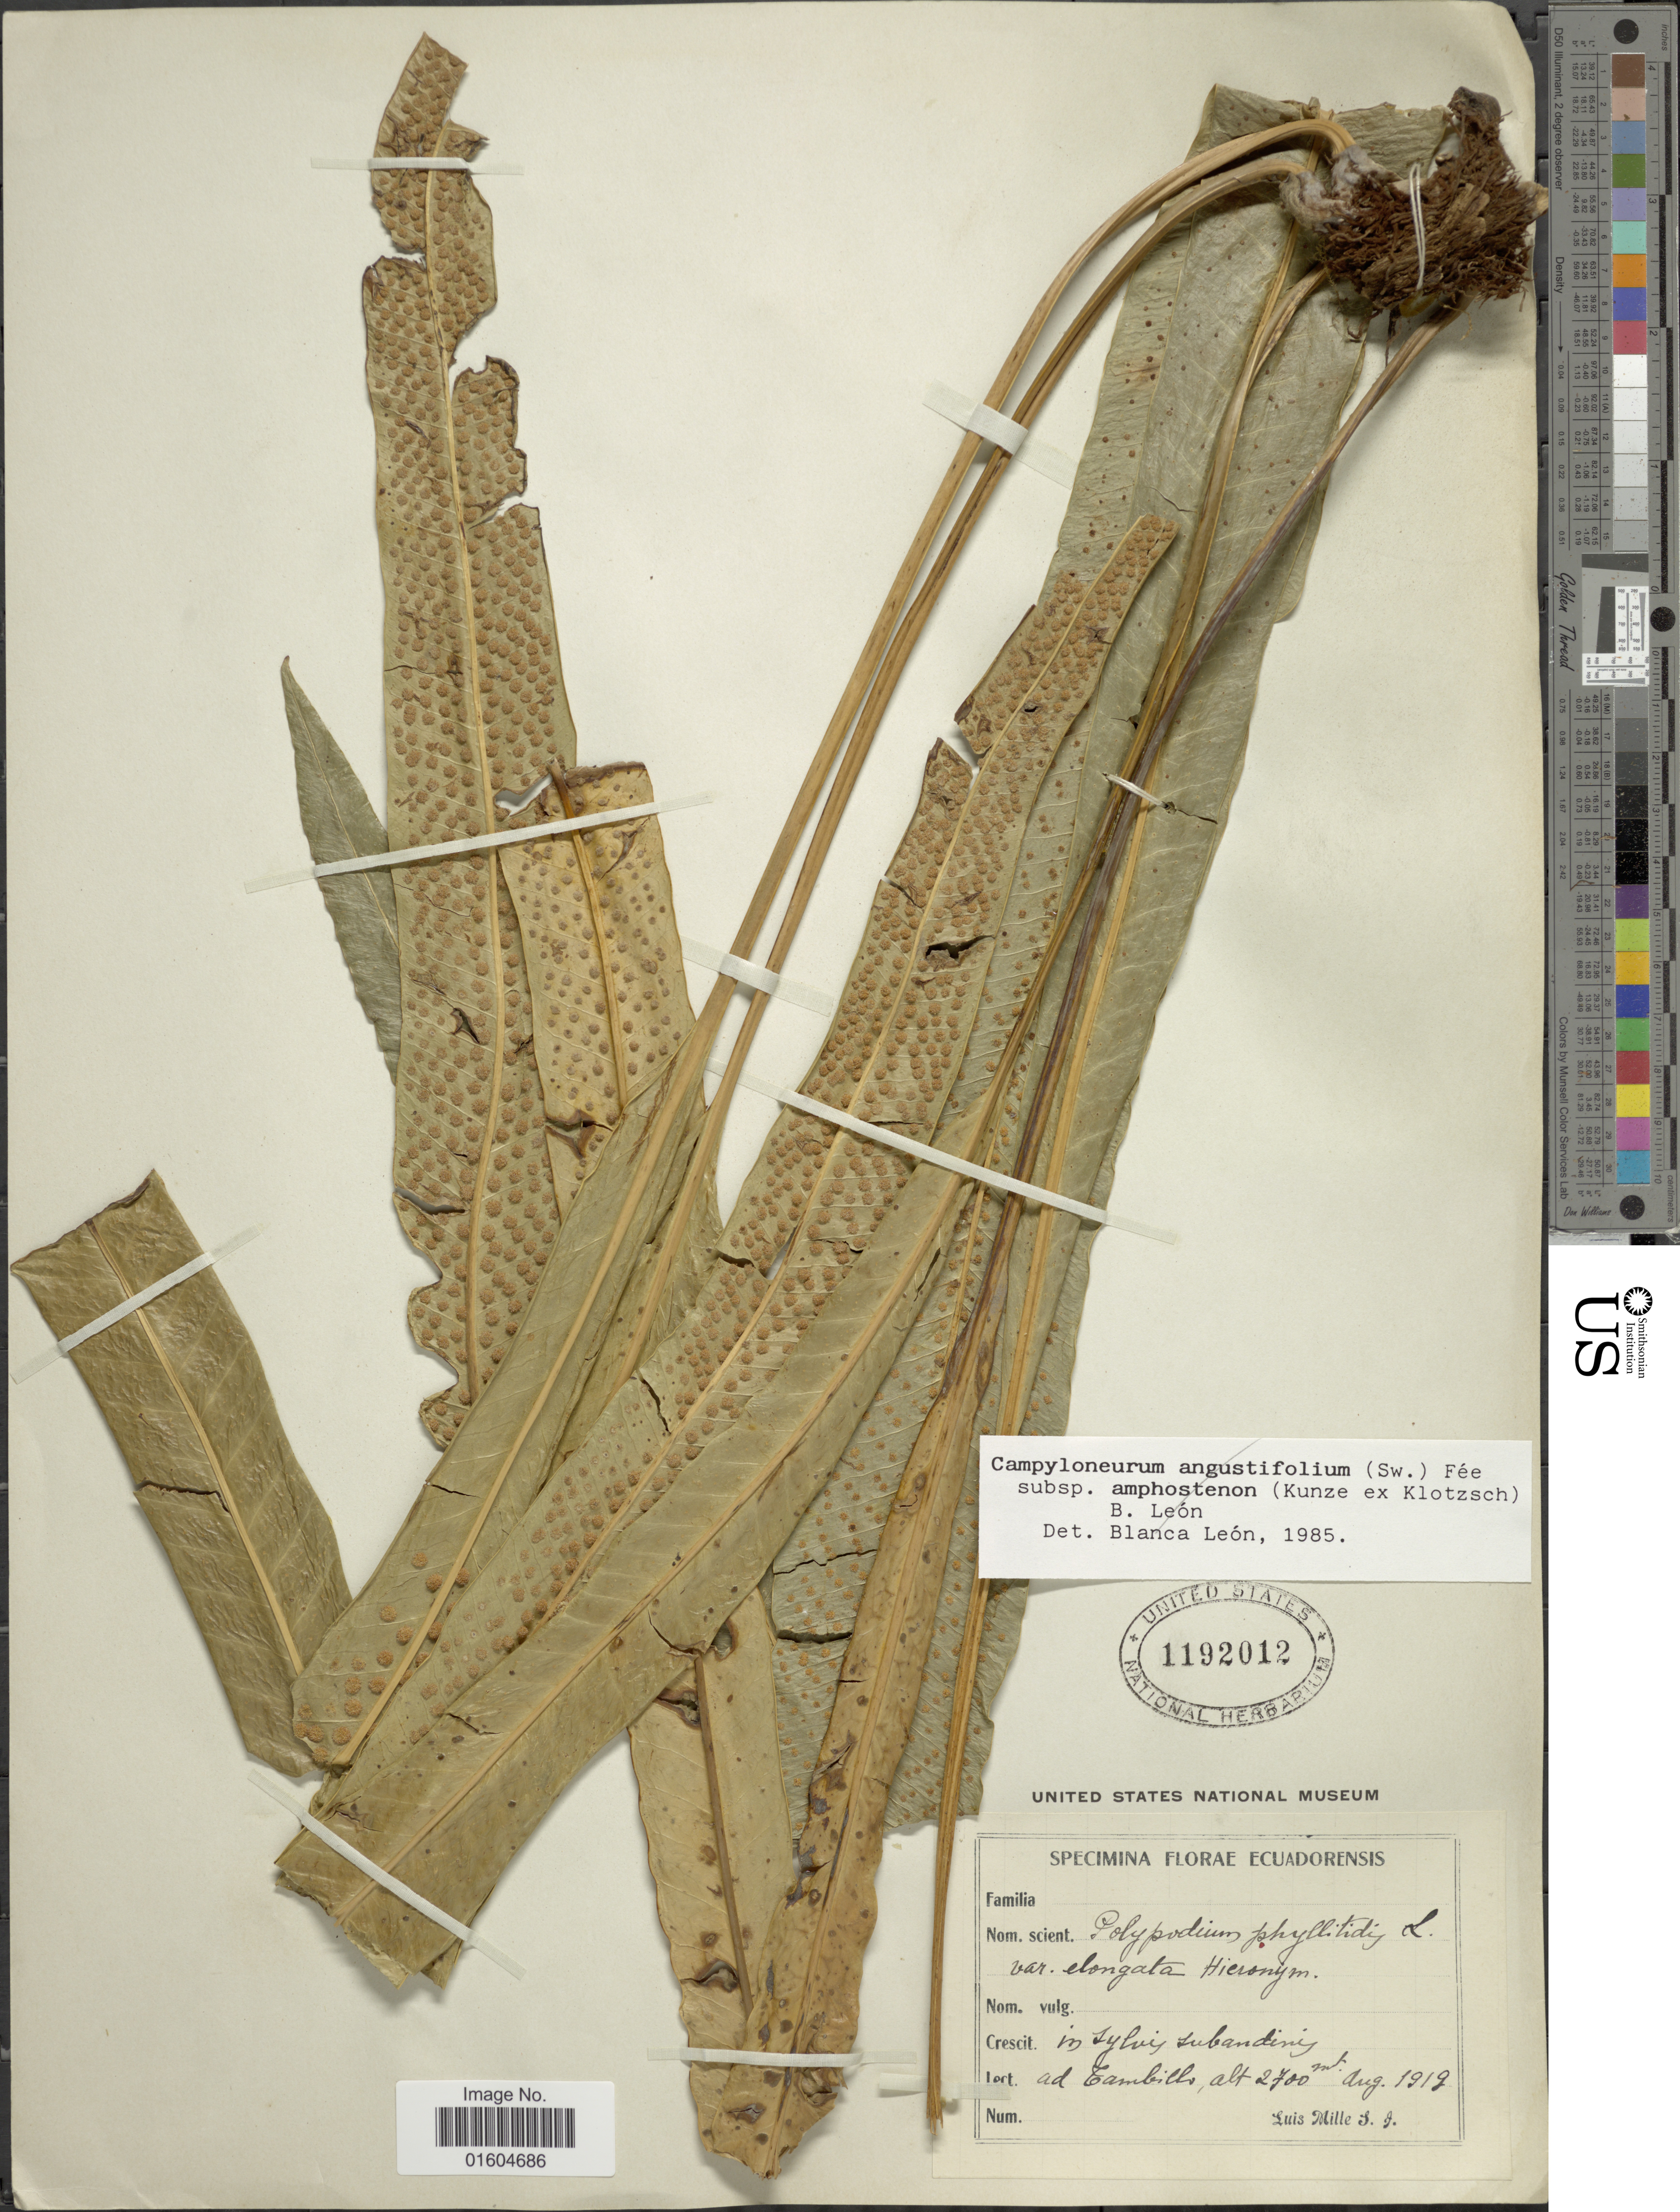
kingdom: Plantae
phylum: Tracheophyta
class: Polypodiopsida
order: Polypodiales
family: Polypodiaceae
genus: Campyloneurum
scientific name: Campyloneurum phyllitidis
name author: (L.) C. Presl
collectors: L. Mille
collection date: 1919-08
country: Ecuador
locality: in sylvis subandiny, ad Tambillo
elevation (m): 2700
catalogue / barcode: US 1192012